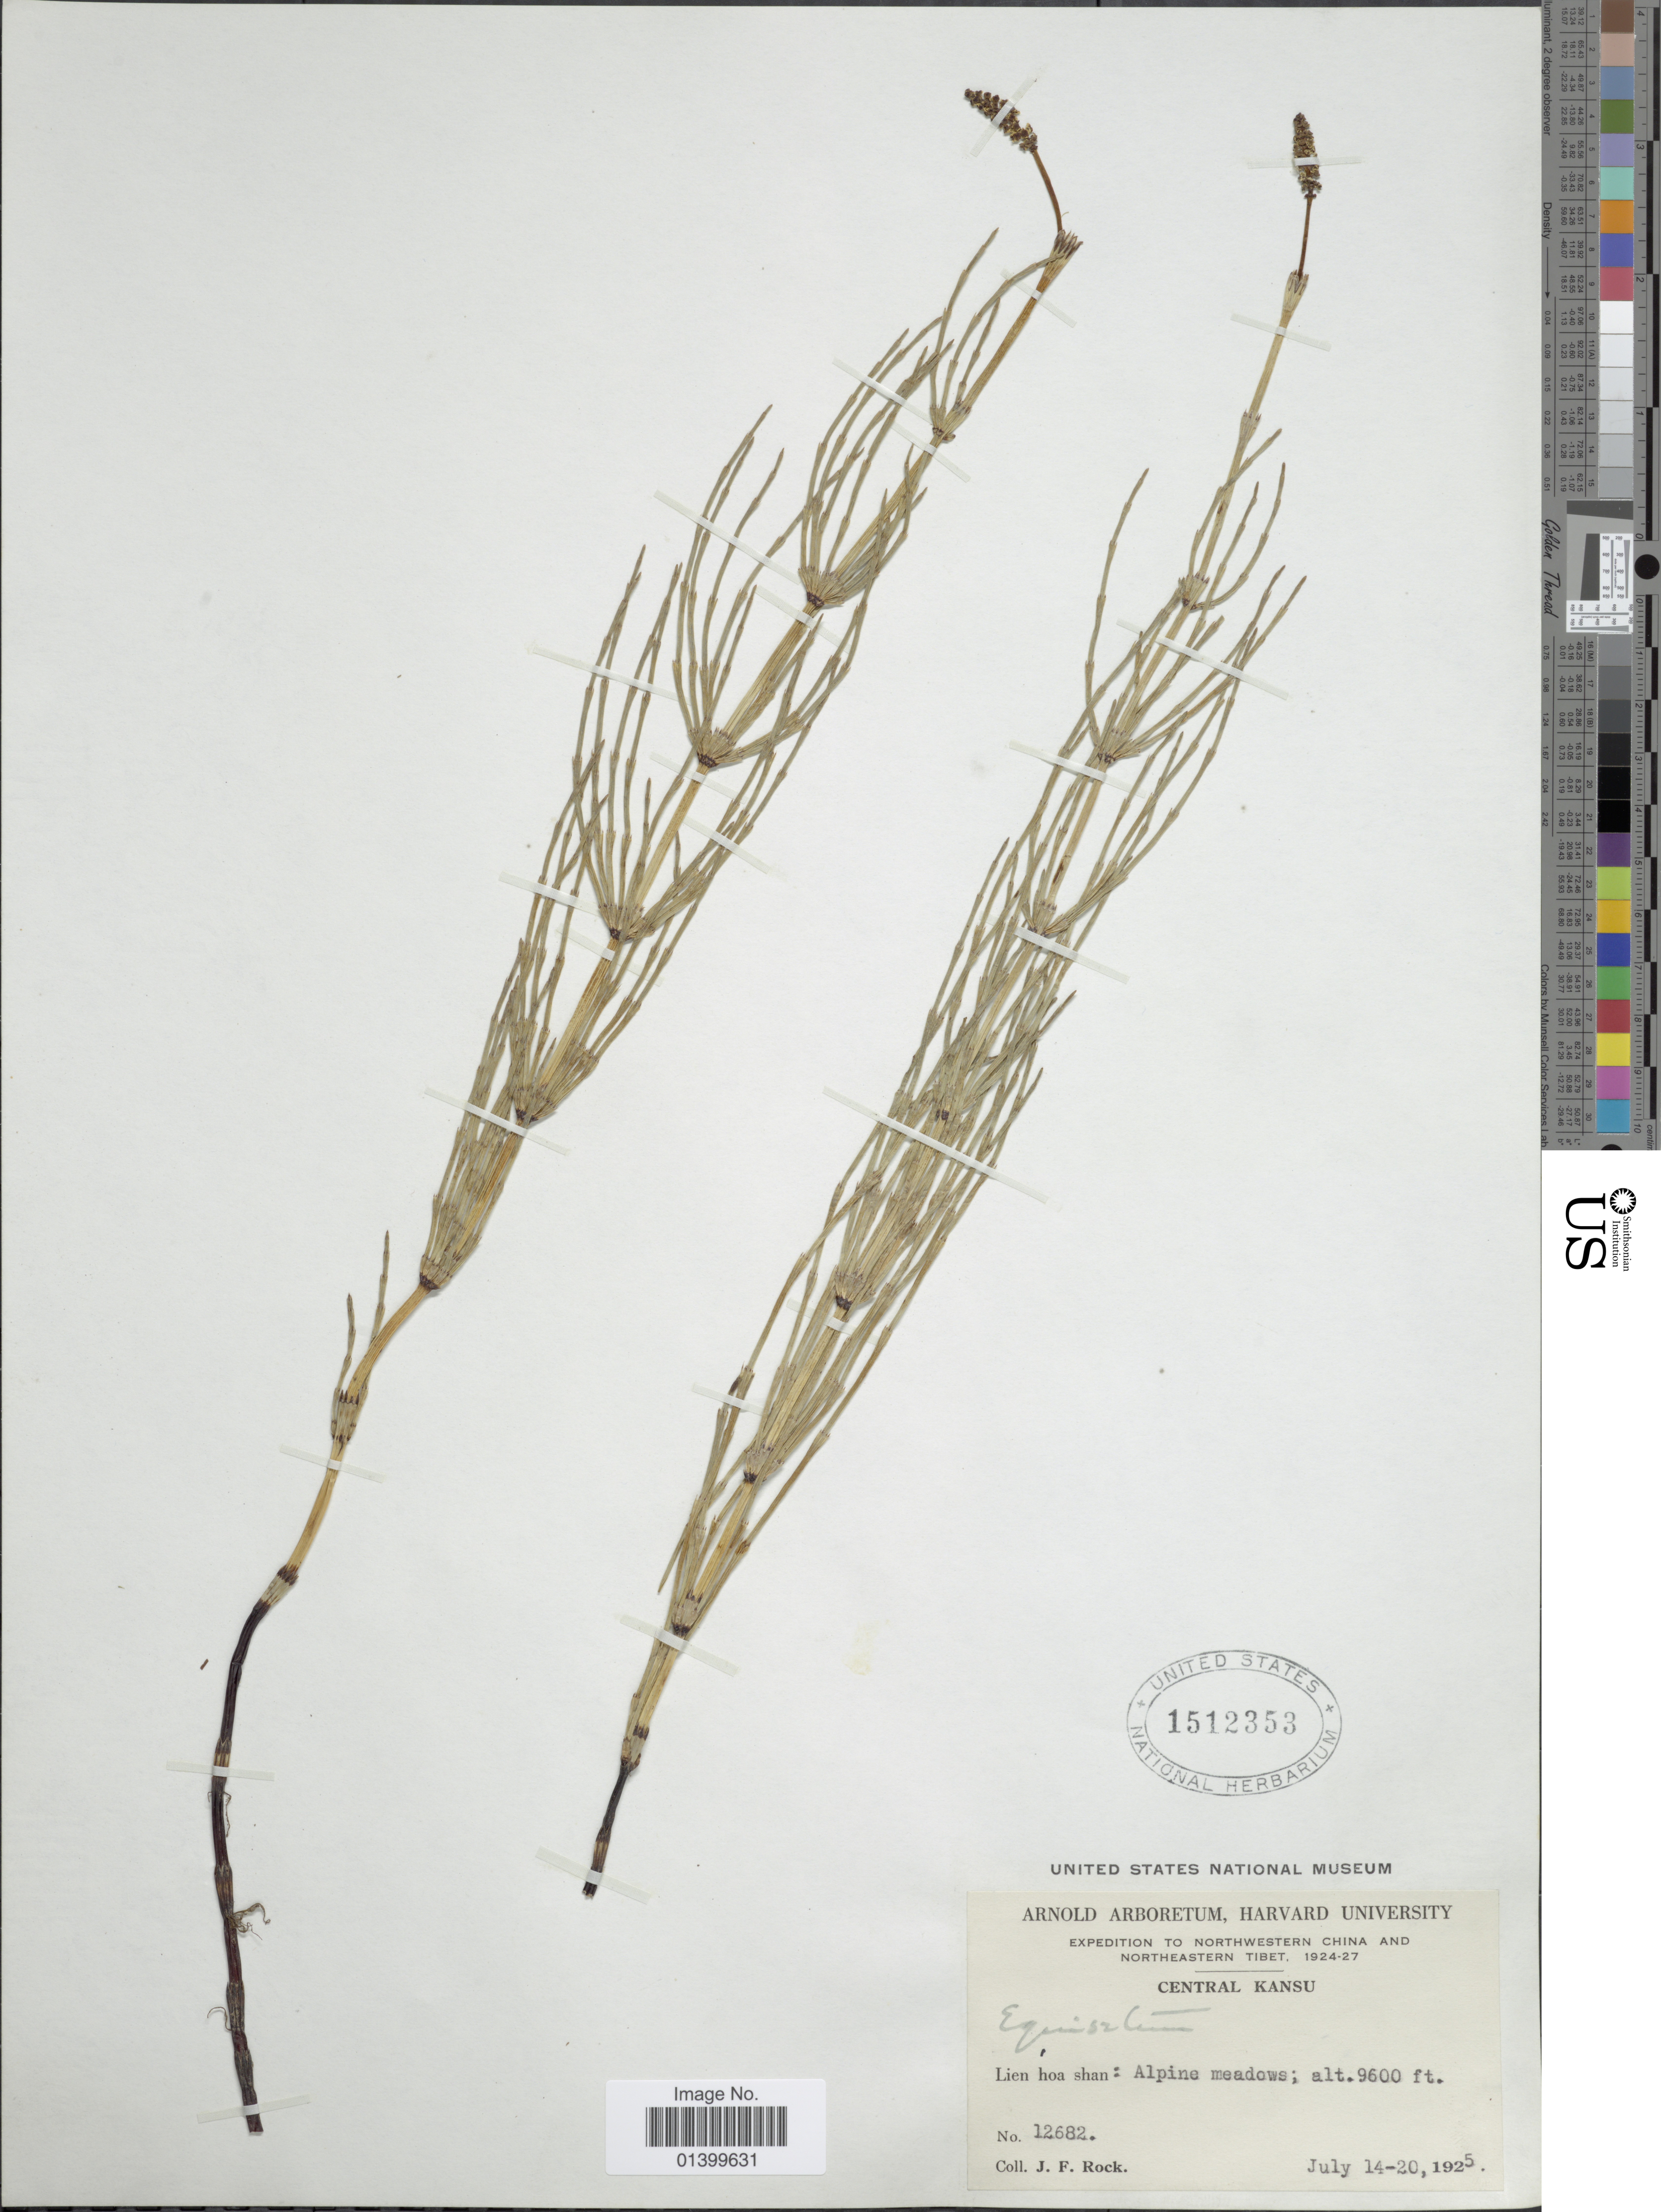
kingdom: Plantae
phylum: Tracheophyta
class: Polypodiopsida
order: Equisetales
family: Equisetaceae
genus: Equisetum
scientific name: Equisetum sp.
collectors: J. Rock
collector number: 12682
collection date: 1925-07-14/1925-07-20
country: China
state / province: Gansu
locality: Central Kansu. Lien hoa shan: Alpine meadows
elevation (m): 2926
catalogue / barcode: US 1512353